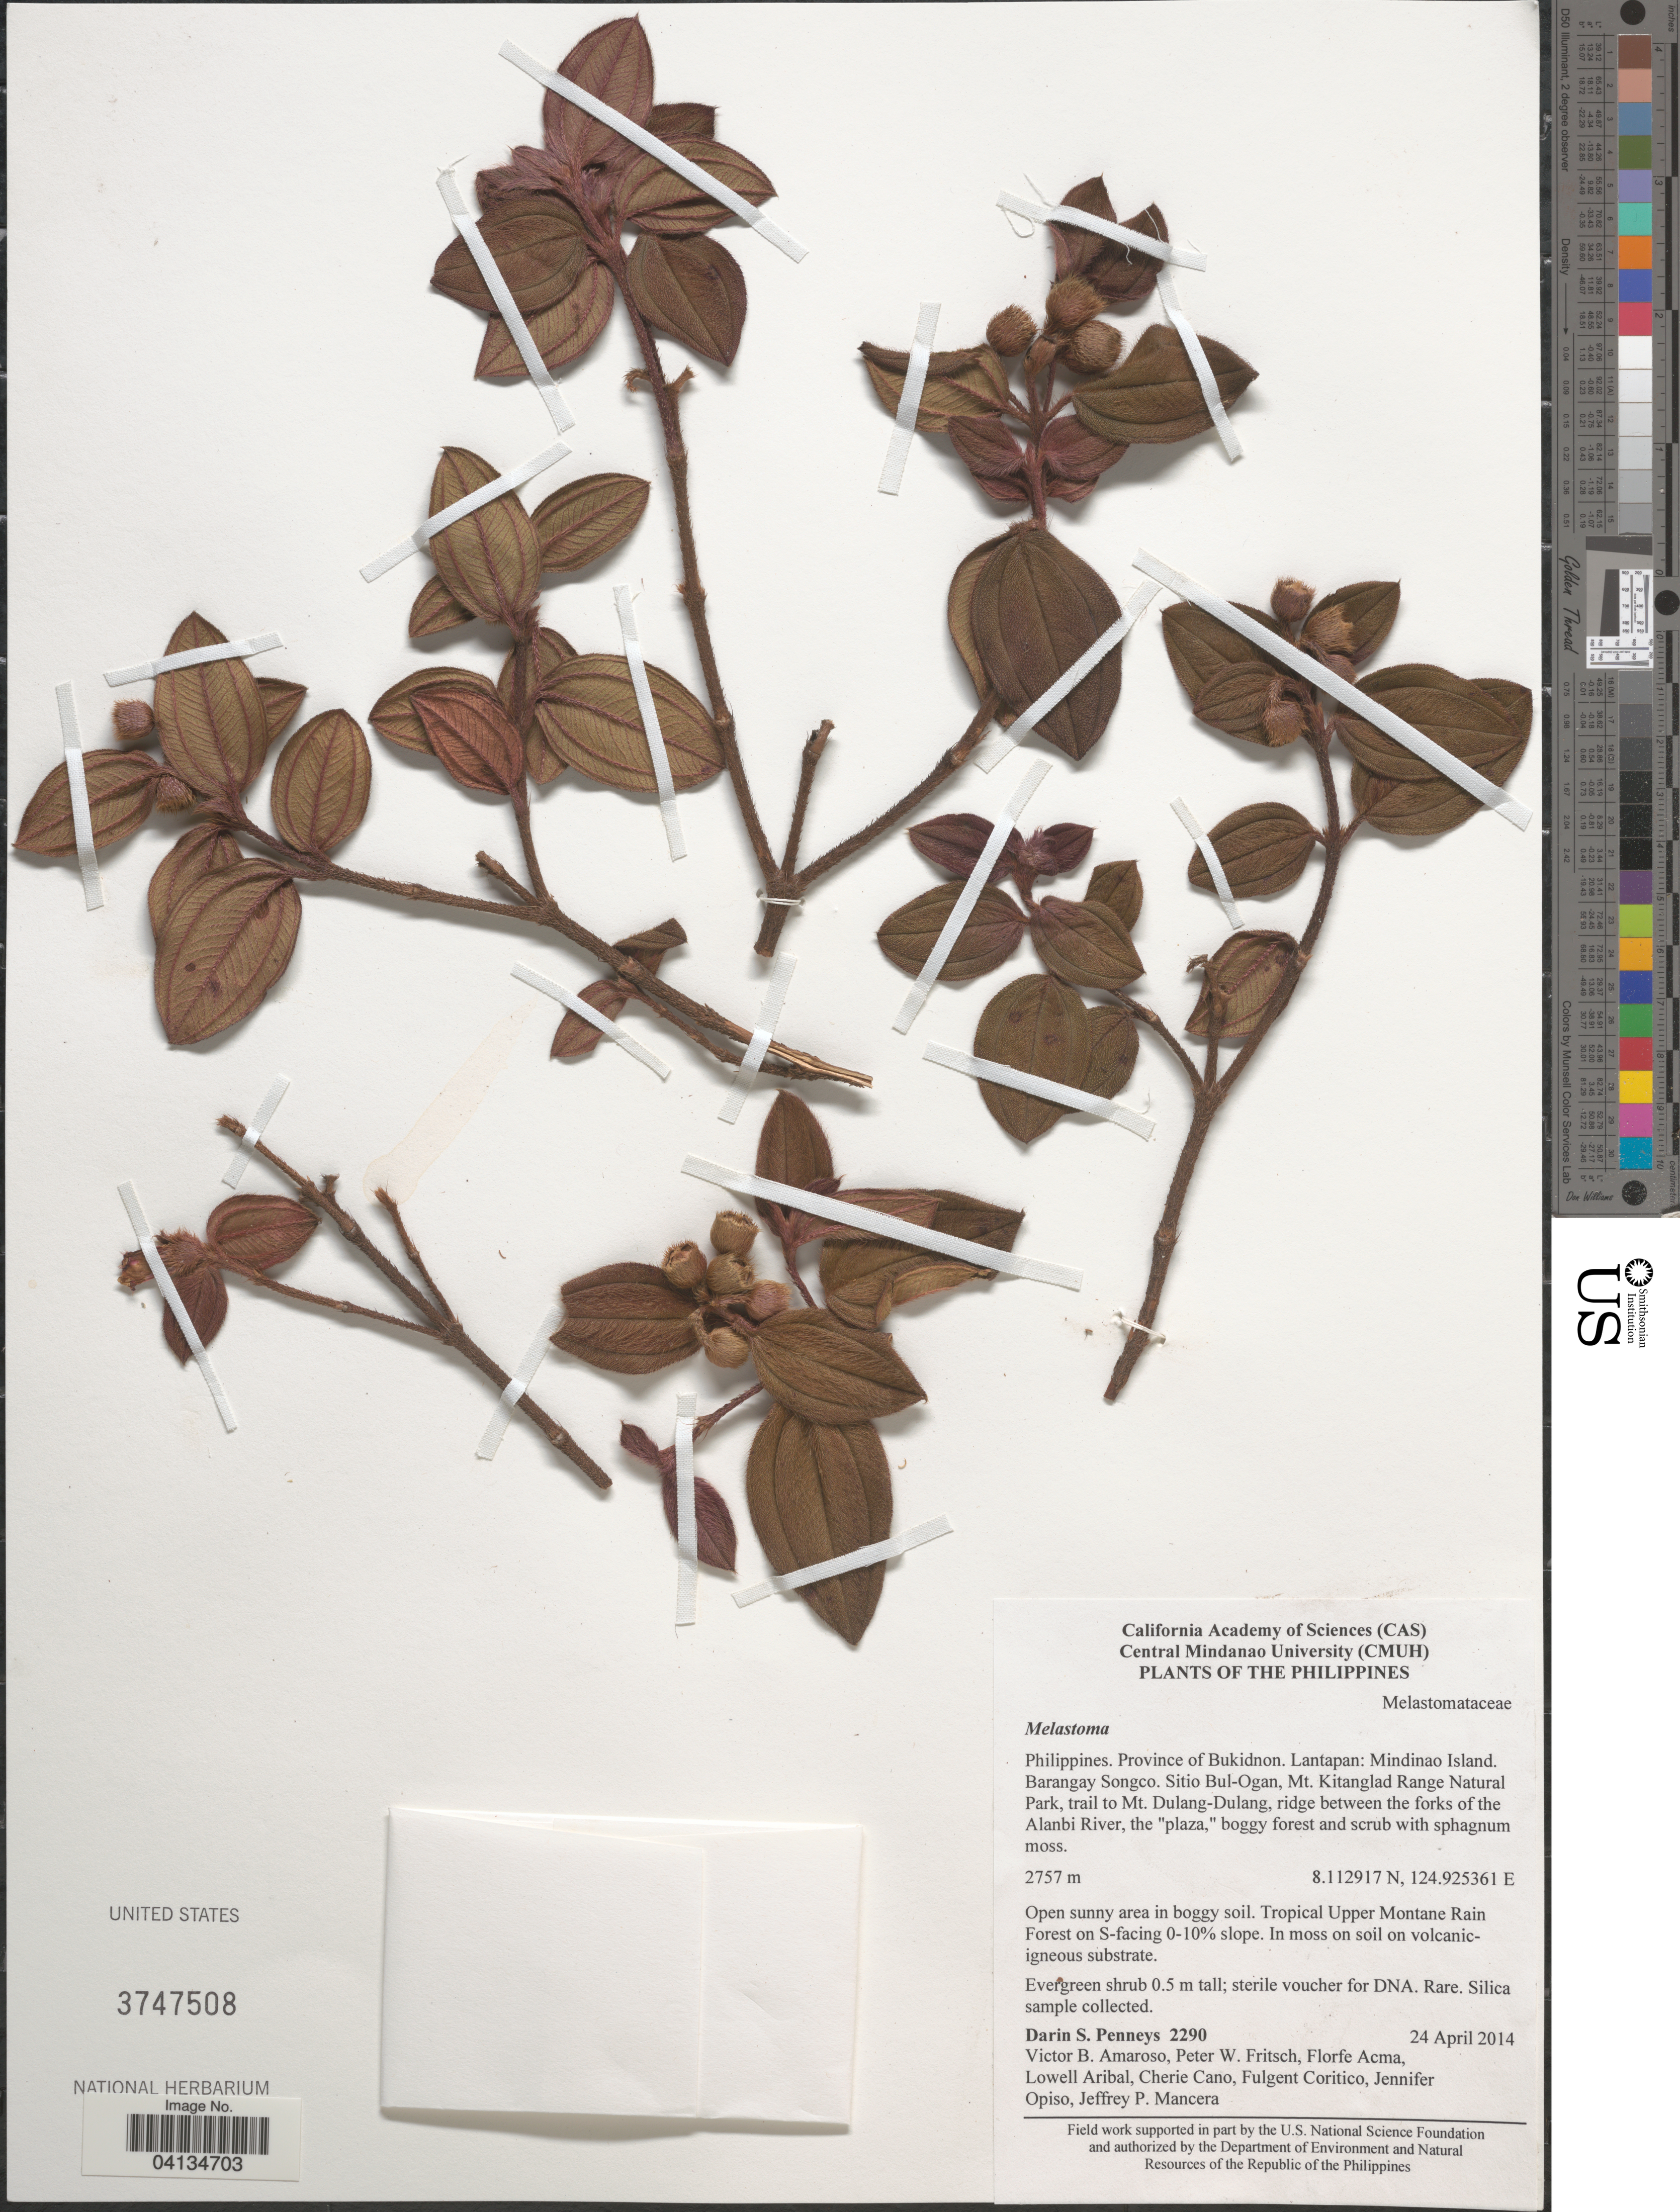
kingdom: Plantae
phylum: Tracheophyta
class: Magnoliopsida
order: Myrtales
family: Melastomataceae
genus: Melastoma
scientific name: Melastoma sp.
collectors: D. S. Penneys, V. Amoroso, P. W. Fritsch, F. Acma & et al.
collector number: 2290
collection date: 2014-04-24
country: Philippines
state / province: Northern Mindanao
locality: Province of Bukidnon. Lantapan: Mindanao Island. Barangay Songco. Sitio Bul-Ogan, Mt. Kitanglad Range Natural Park, trail to Mt. Dulang-Dulang, ridge between the forks of the Alanbi River, the "plaza", boggy forest and scrub with sphagnum moss. Tropical Upper Montane Rain Forest on S-facing 0-10% slope.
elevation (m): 2757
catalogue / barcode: US 3747508